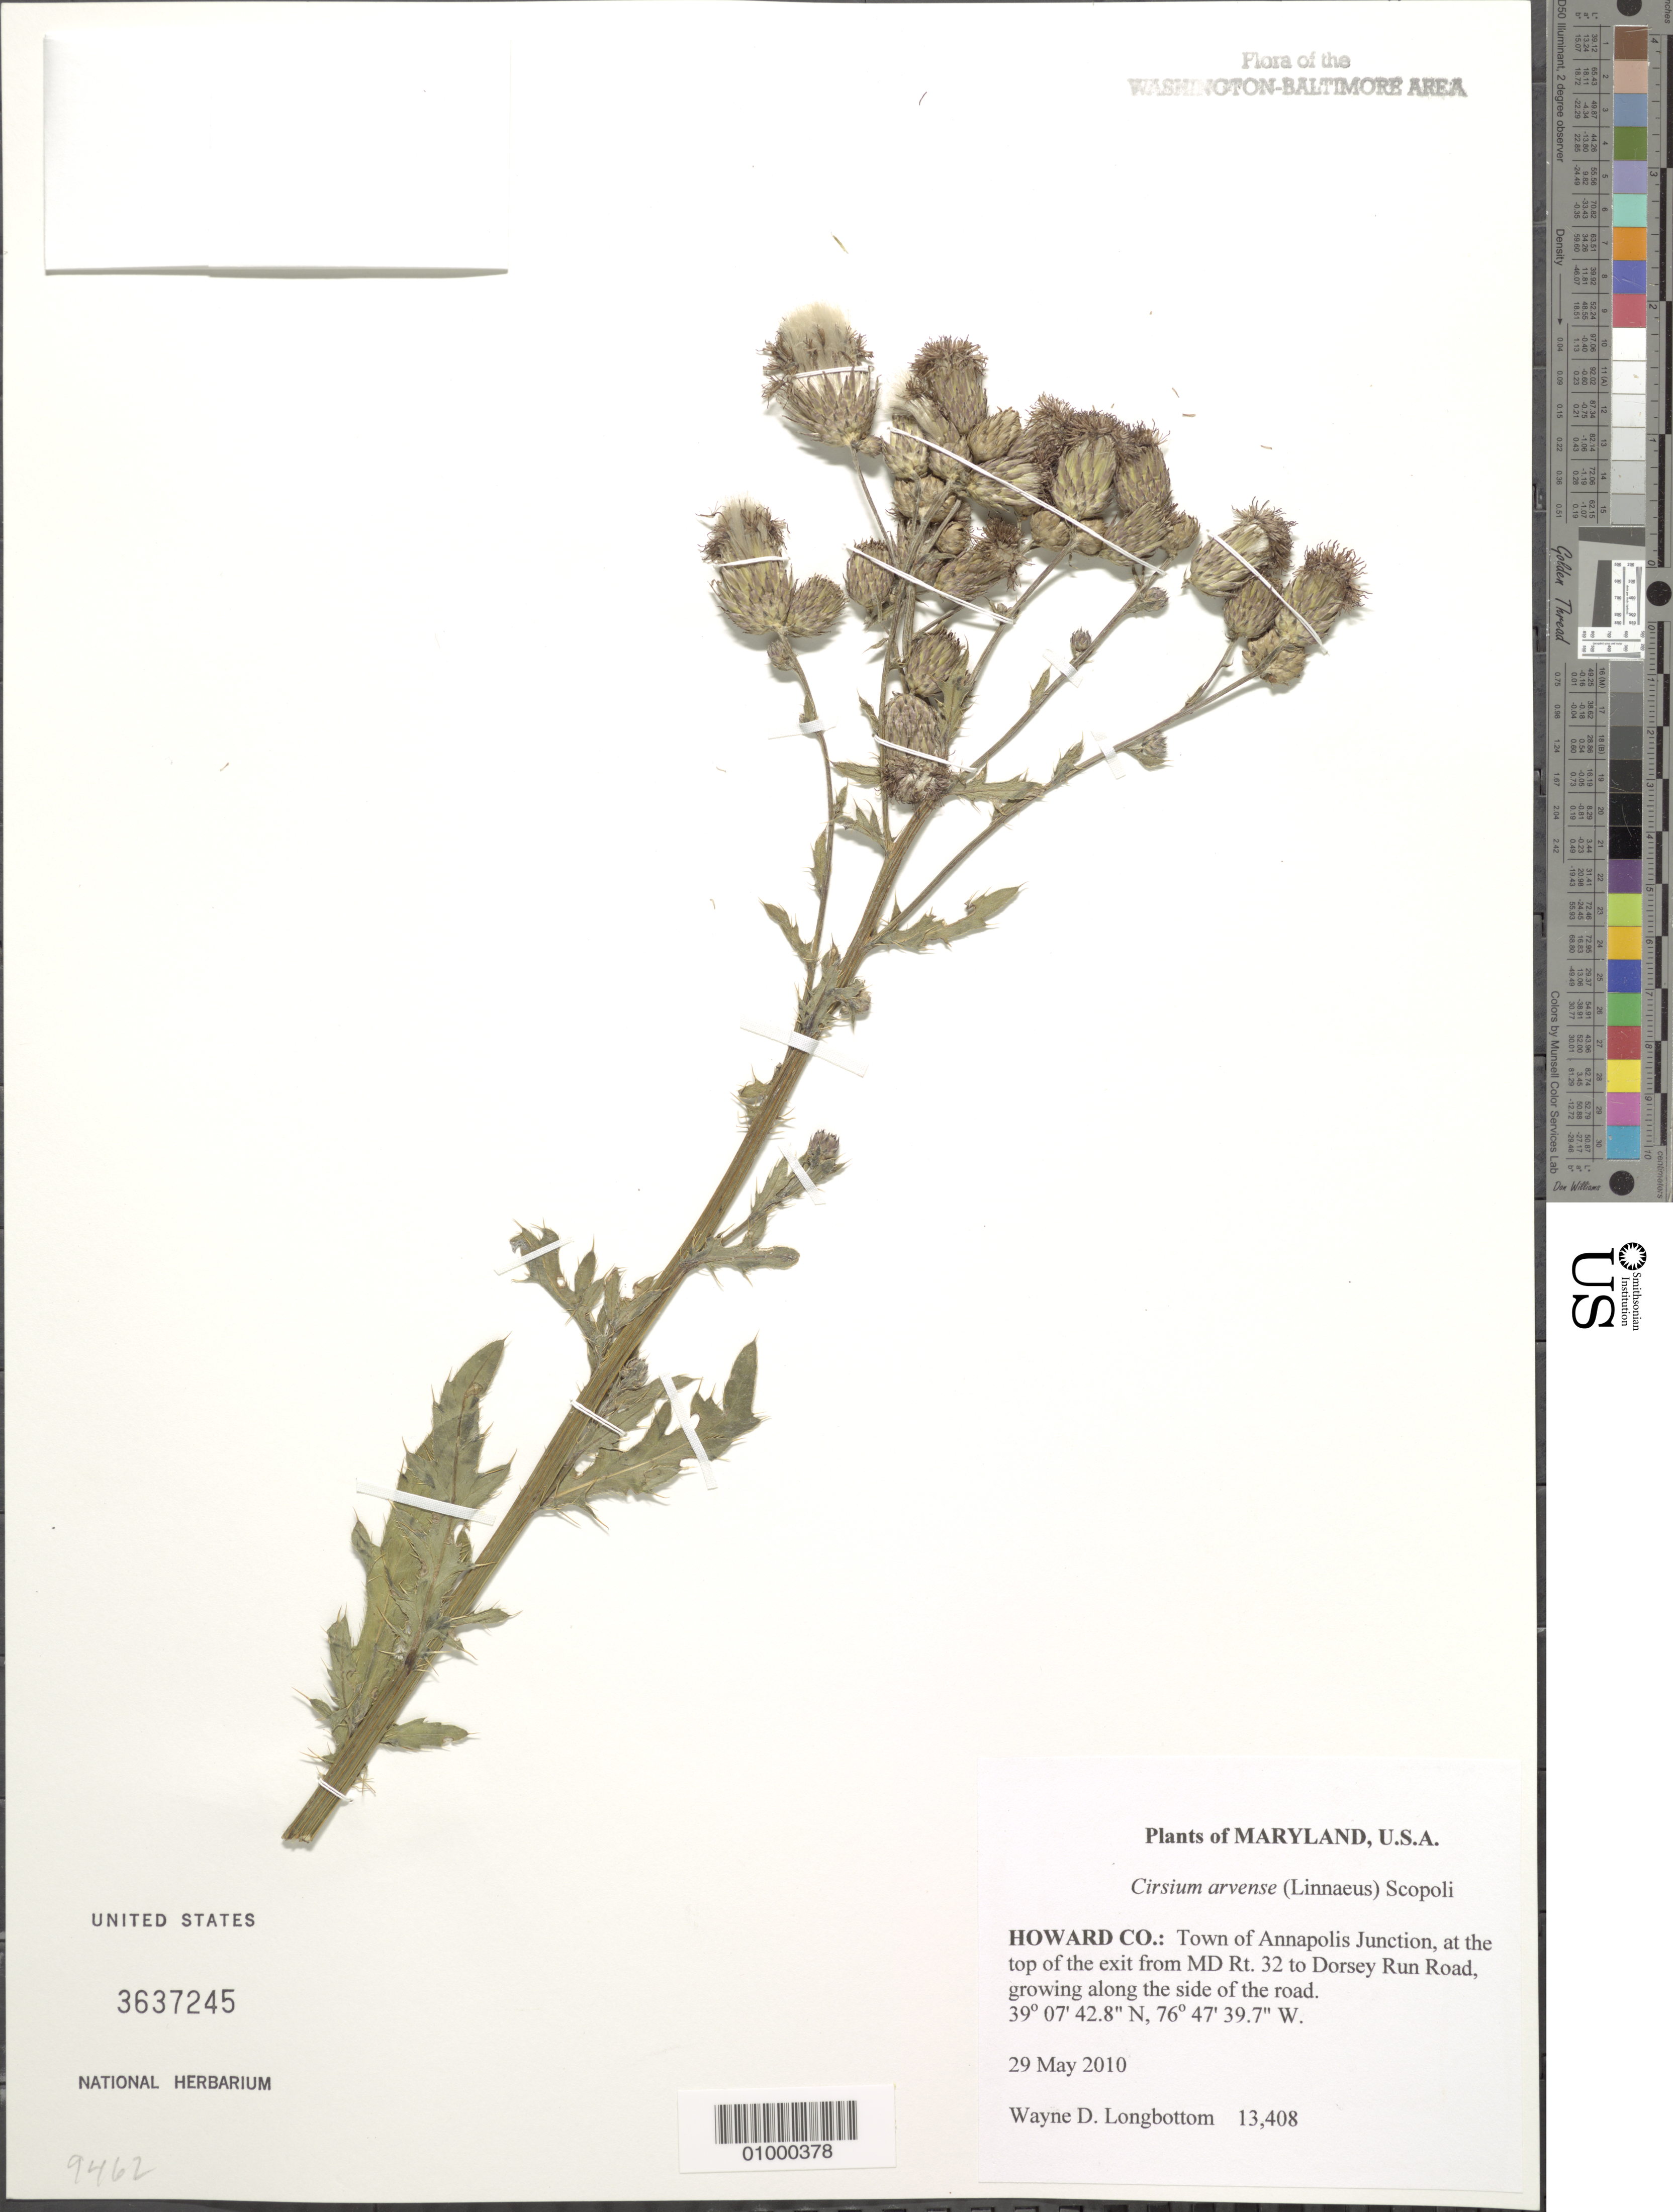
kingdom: Plantae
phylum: Tracheophyta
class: Magnoliopsida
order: Asterales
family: Asteraceae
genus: Cirsium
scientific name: Cirsium arvense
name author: (L.) Scop.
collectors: W. D. Longbottom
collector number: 13408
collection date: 2010-05-29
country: United States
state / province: Maryland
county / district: Anne Arundel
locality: Town of Annapolis Junction, at the top of the exit from MD Rt. 32 to Dorsey Run Road, growing along the side of the road.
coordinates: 39 07 42.8 N, 76 47 39.7 W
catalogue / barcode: US 3637245